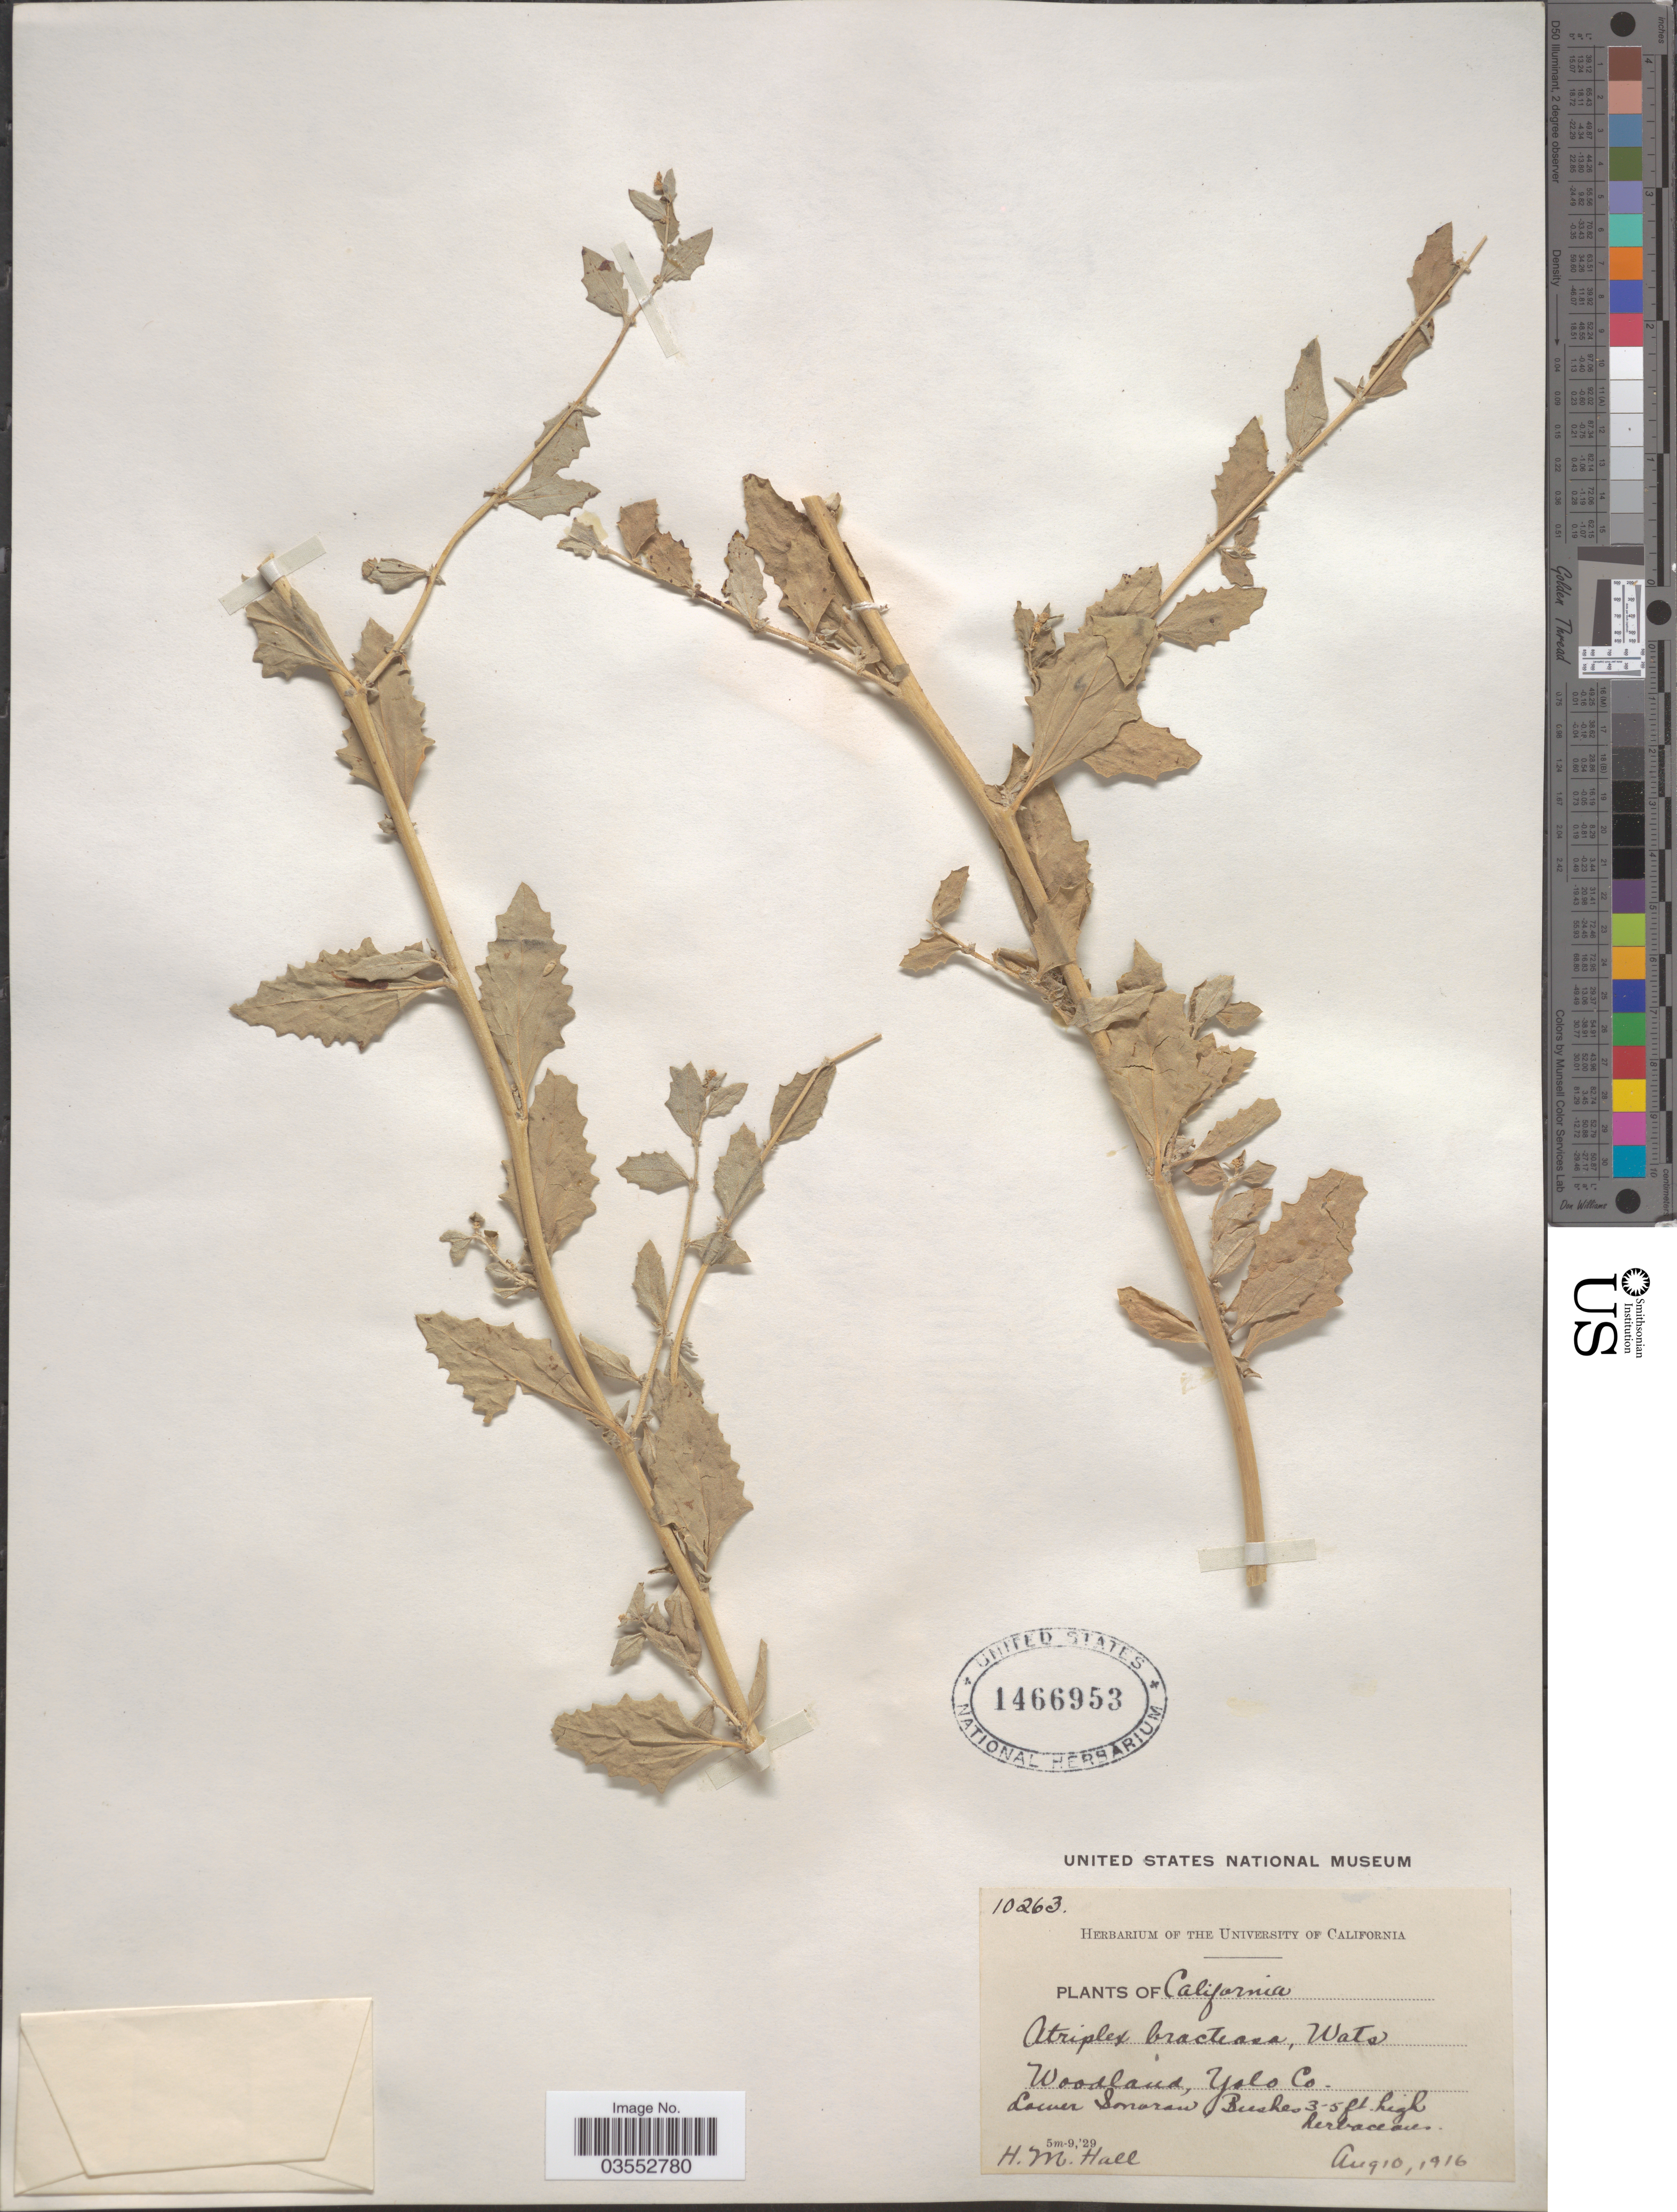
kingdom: Plantae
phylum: Tracheophyta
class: Magnoliopsida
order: Caryophyllales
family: Amaranthaceae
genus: Atriplex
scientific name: Atriplex serenana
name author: A. Nelson ex Abrams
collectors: H. M. Hall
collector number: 10263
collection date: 1916-08-10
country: United States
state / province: California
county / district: Yolo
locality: Yolo Co. Lower Sonoran Bushes.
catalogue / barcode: US 1466953